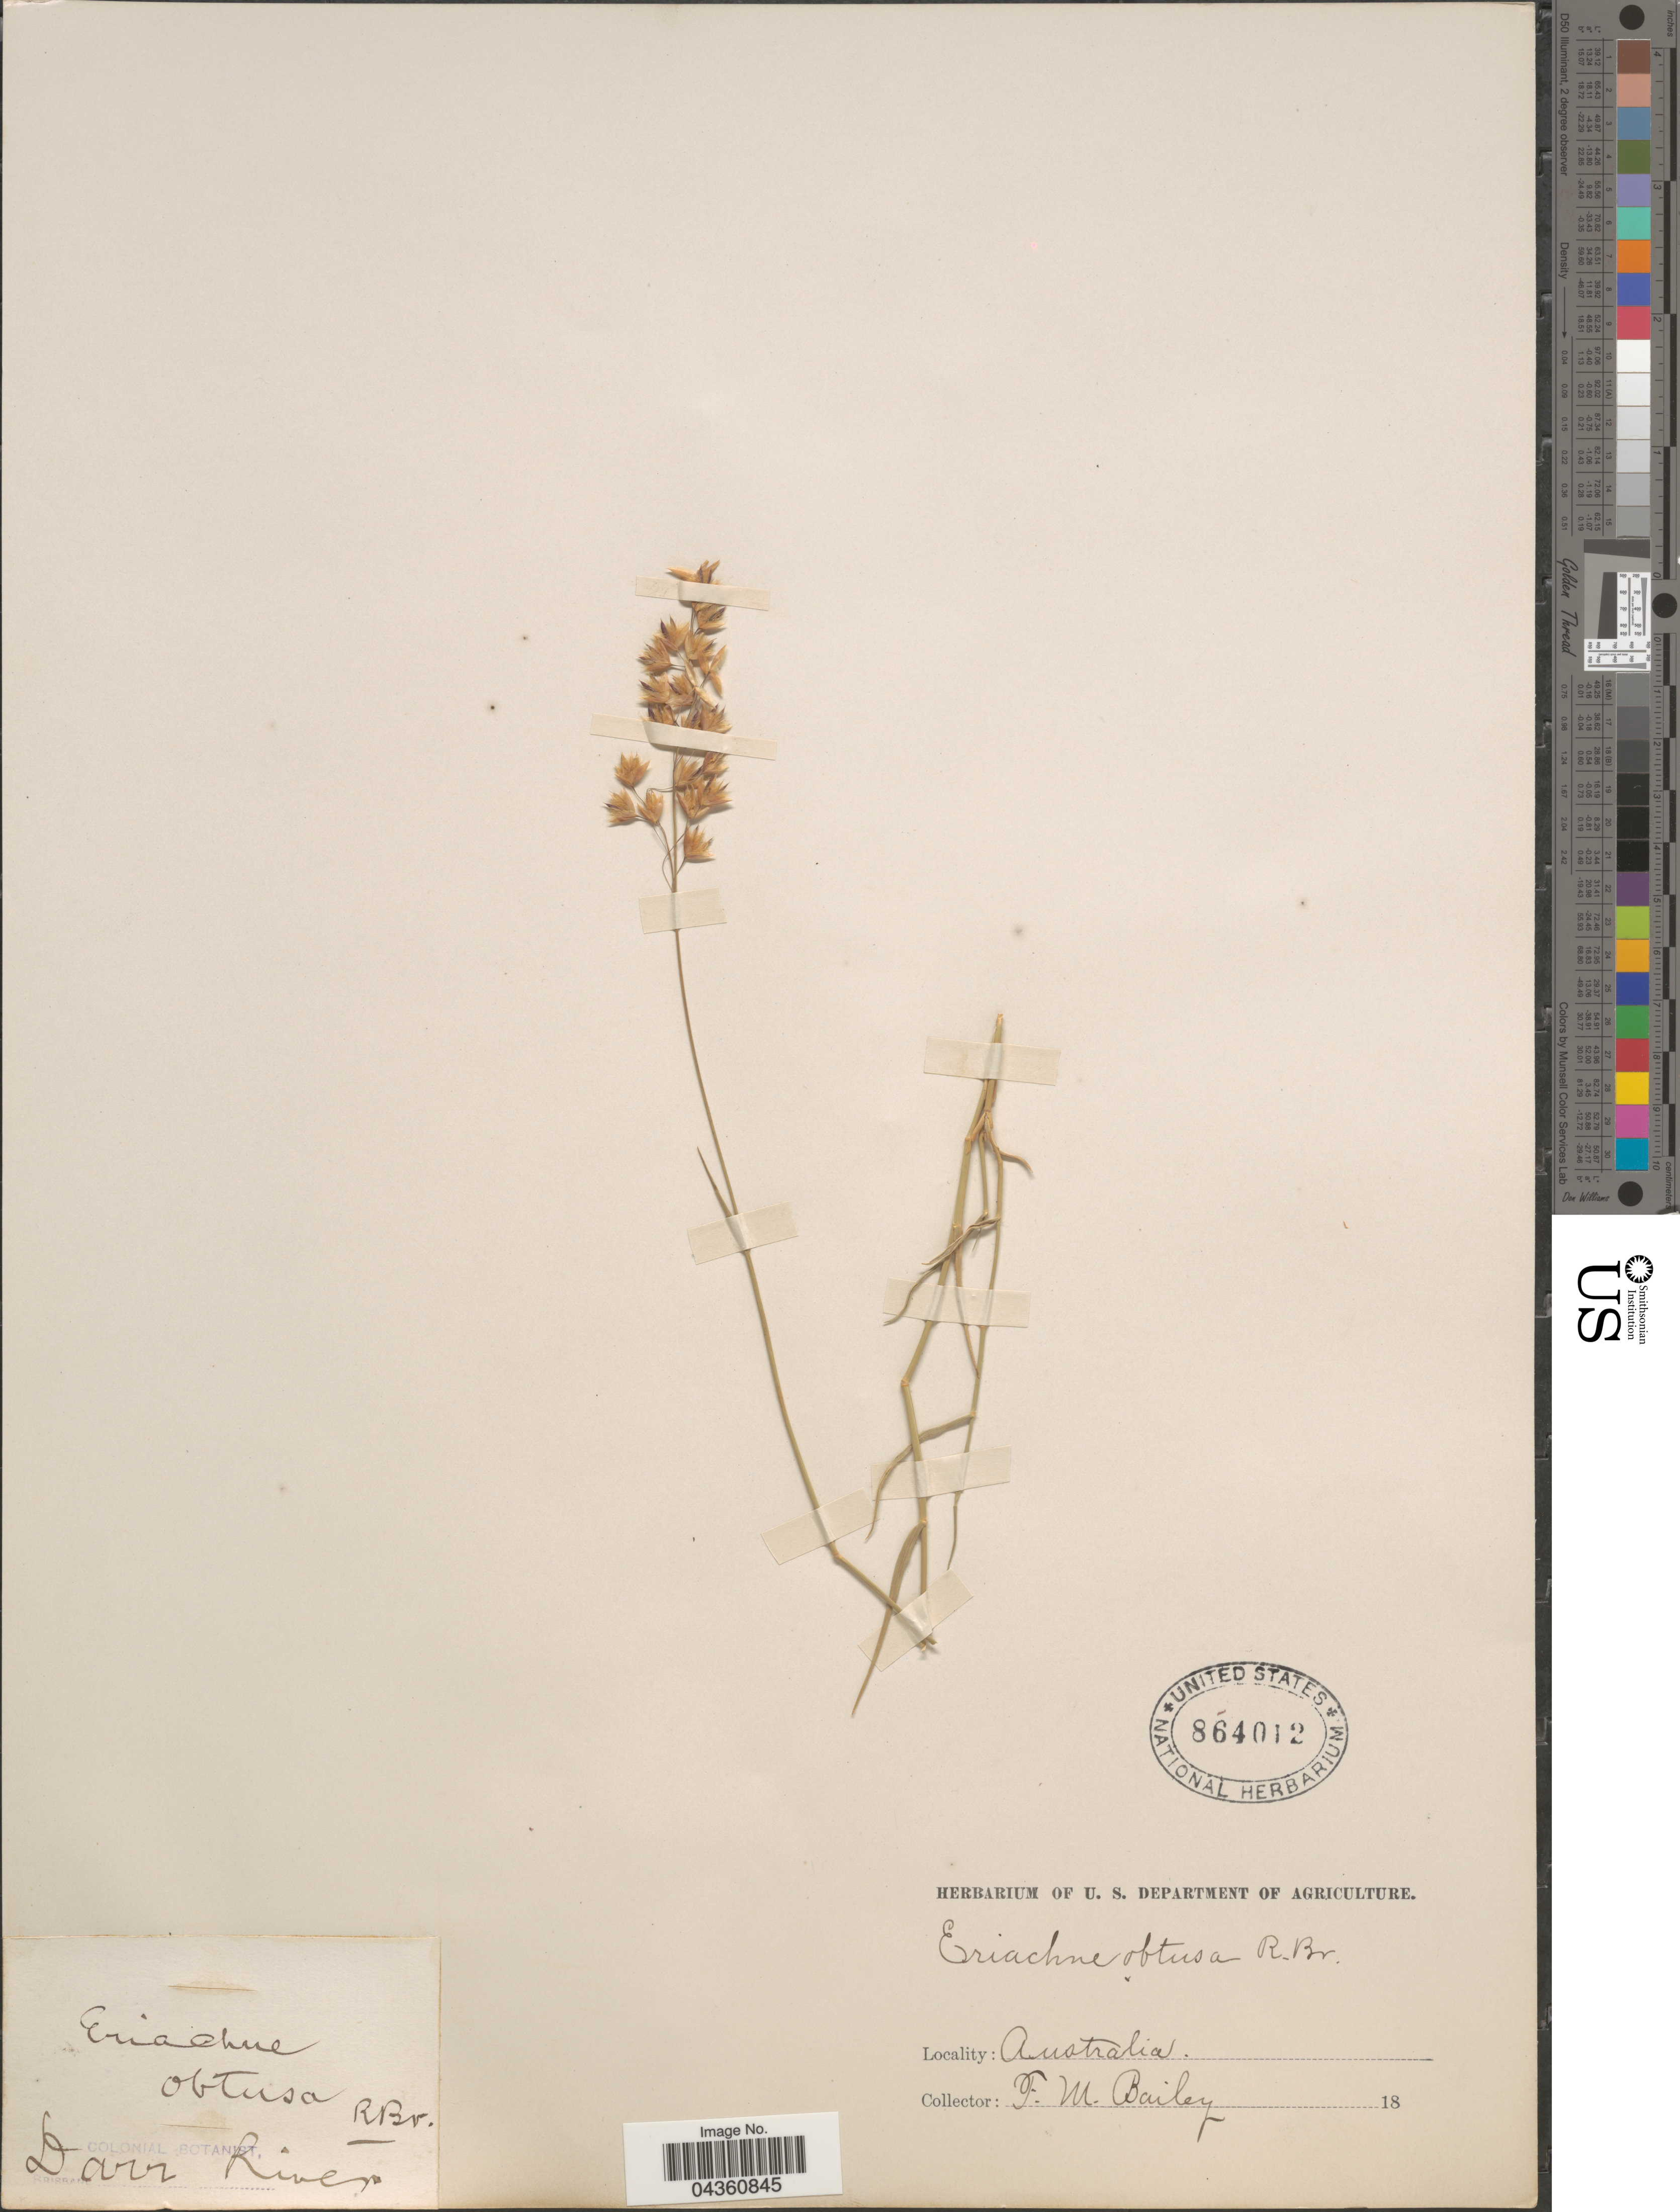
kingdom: Plantae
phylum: Tracheophyta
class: Liliopsida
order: Poales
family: Poaceae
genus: Eriachne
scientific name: Eriachne obtusa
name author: R. Br.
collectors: F. M. Bailey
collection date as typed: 18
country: Australia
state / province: Queensland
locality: Darr River.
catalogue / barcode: US 864012